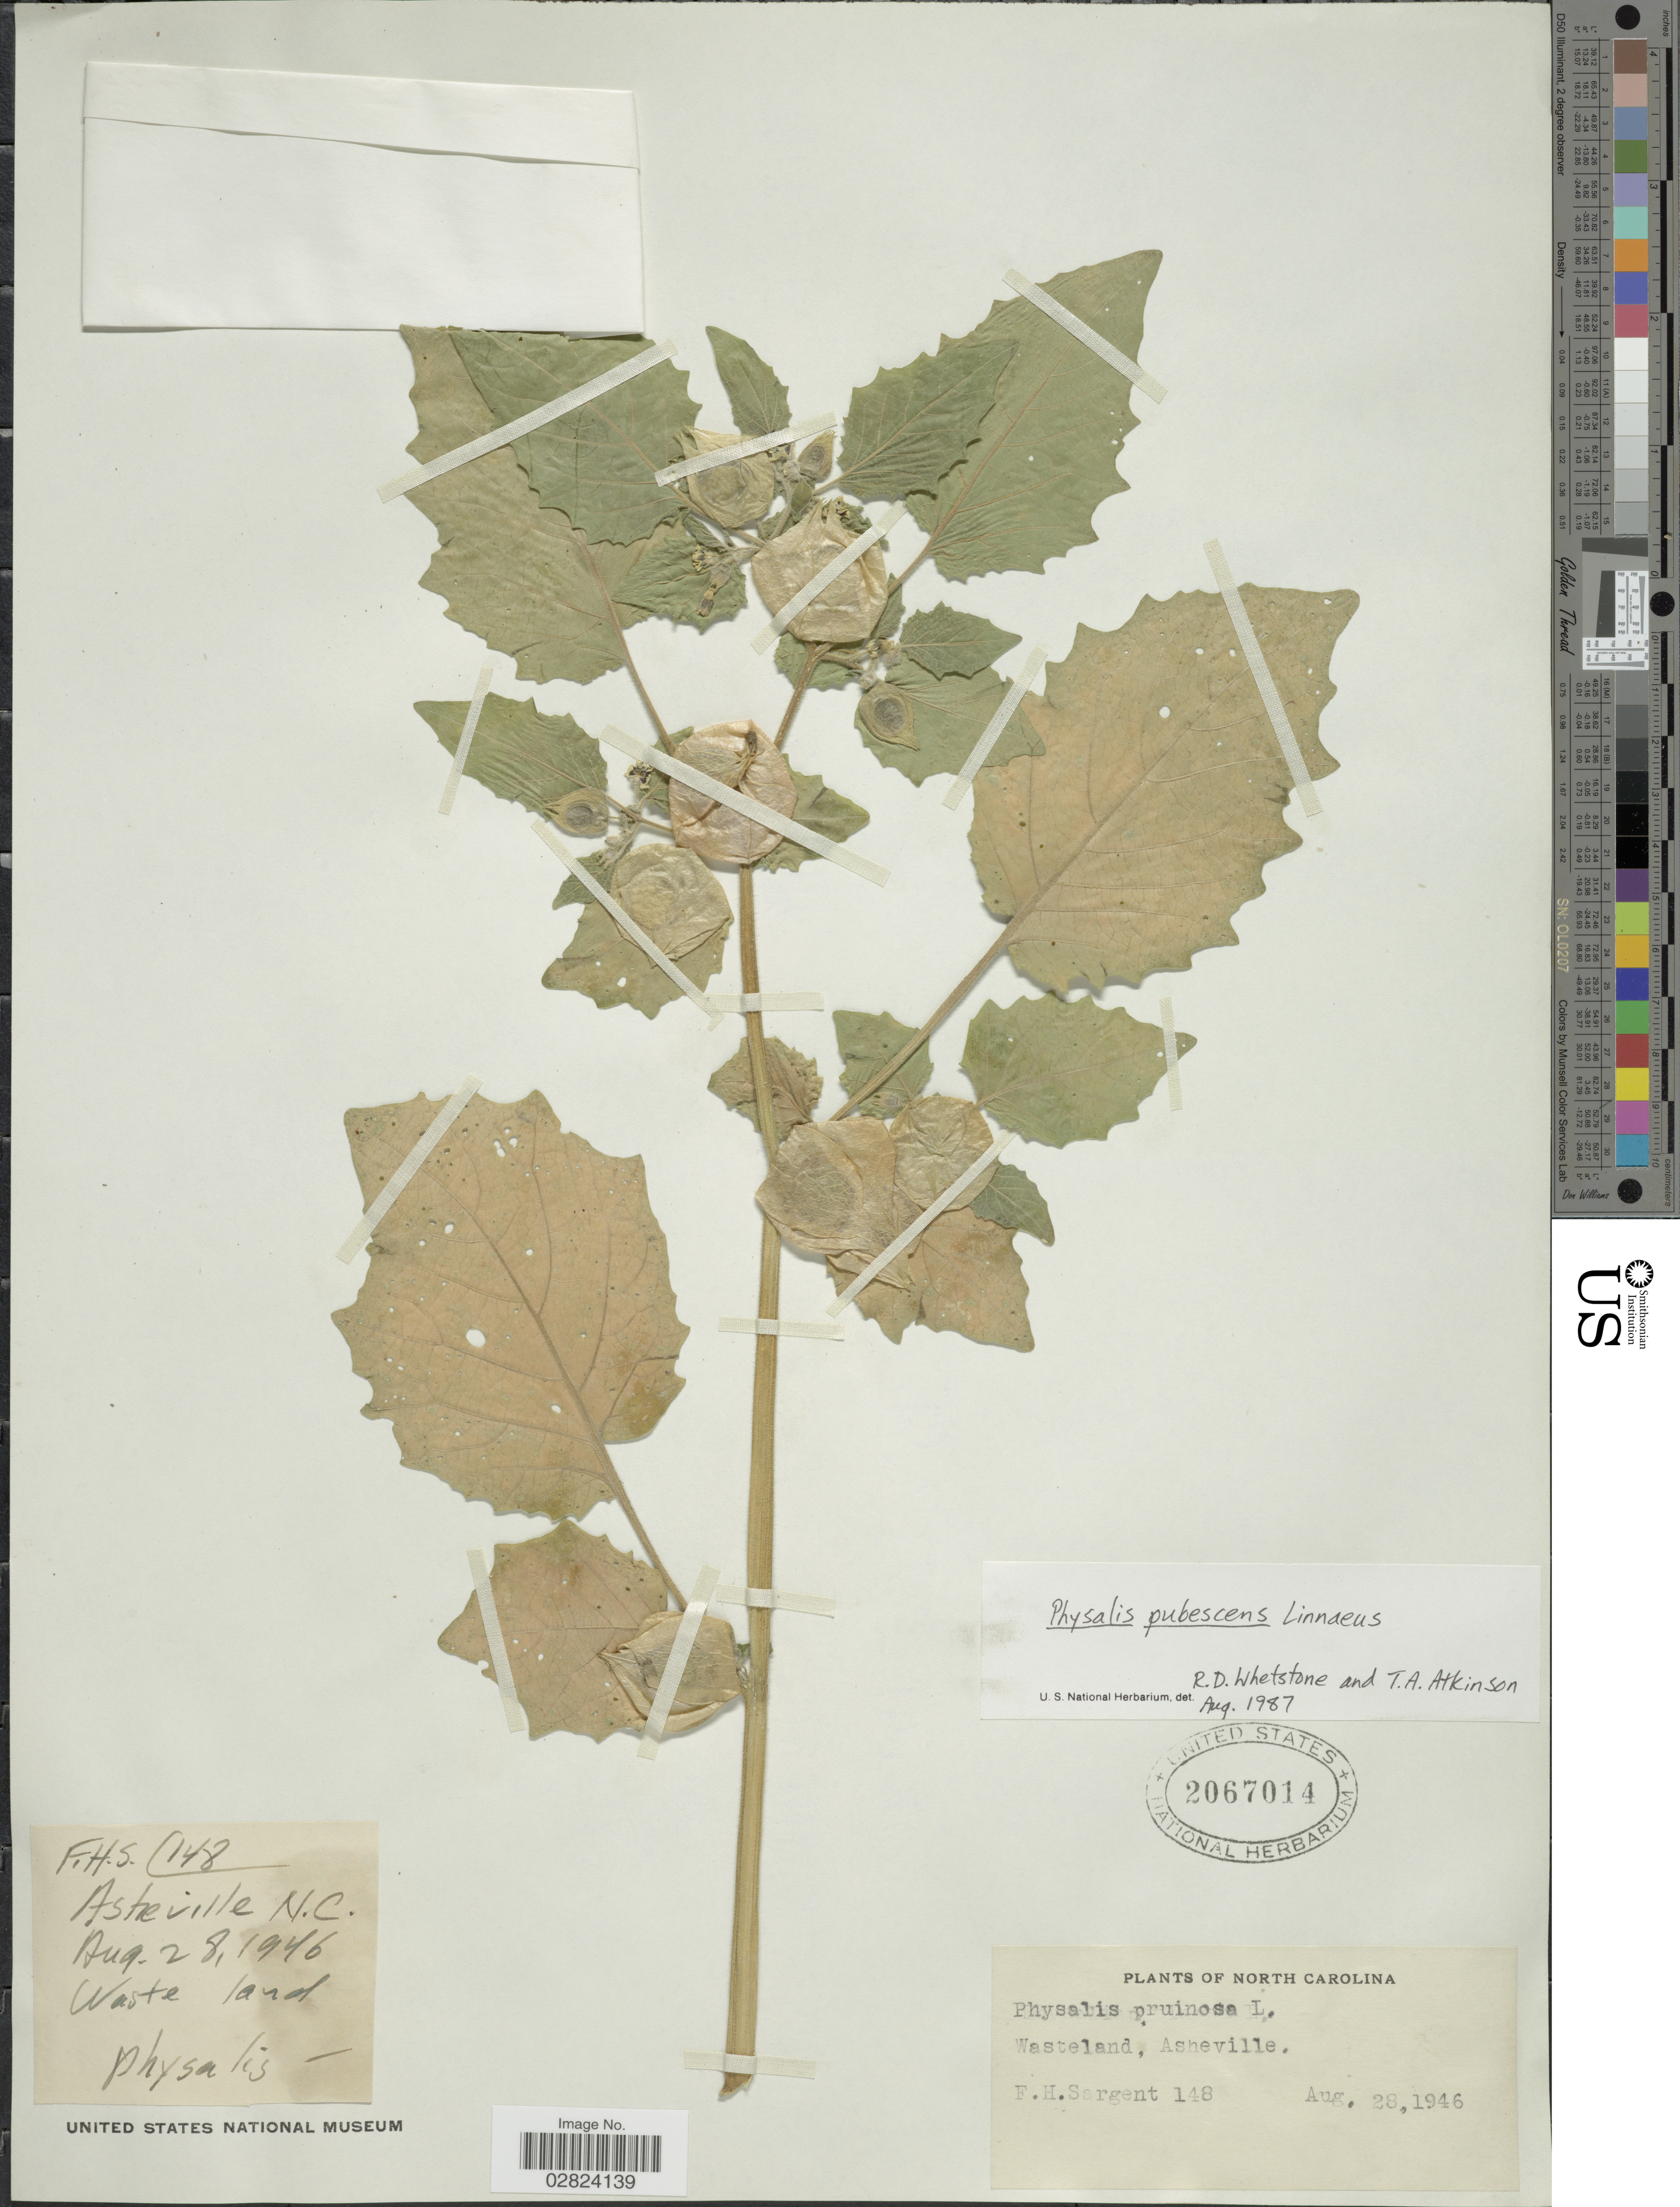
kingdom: Plantae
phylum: Tracheophyta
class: Magnoliopsida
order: Solanales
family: Solanaceae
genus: Physalis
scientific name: Physalis pubescens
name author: L.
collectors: F. H. Sargent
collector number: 148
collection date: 1946-04-28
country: United States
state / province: North Carolina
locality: Wasteland, Asheville.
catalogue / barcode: US 2067014